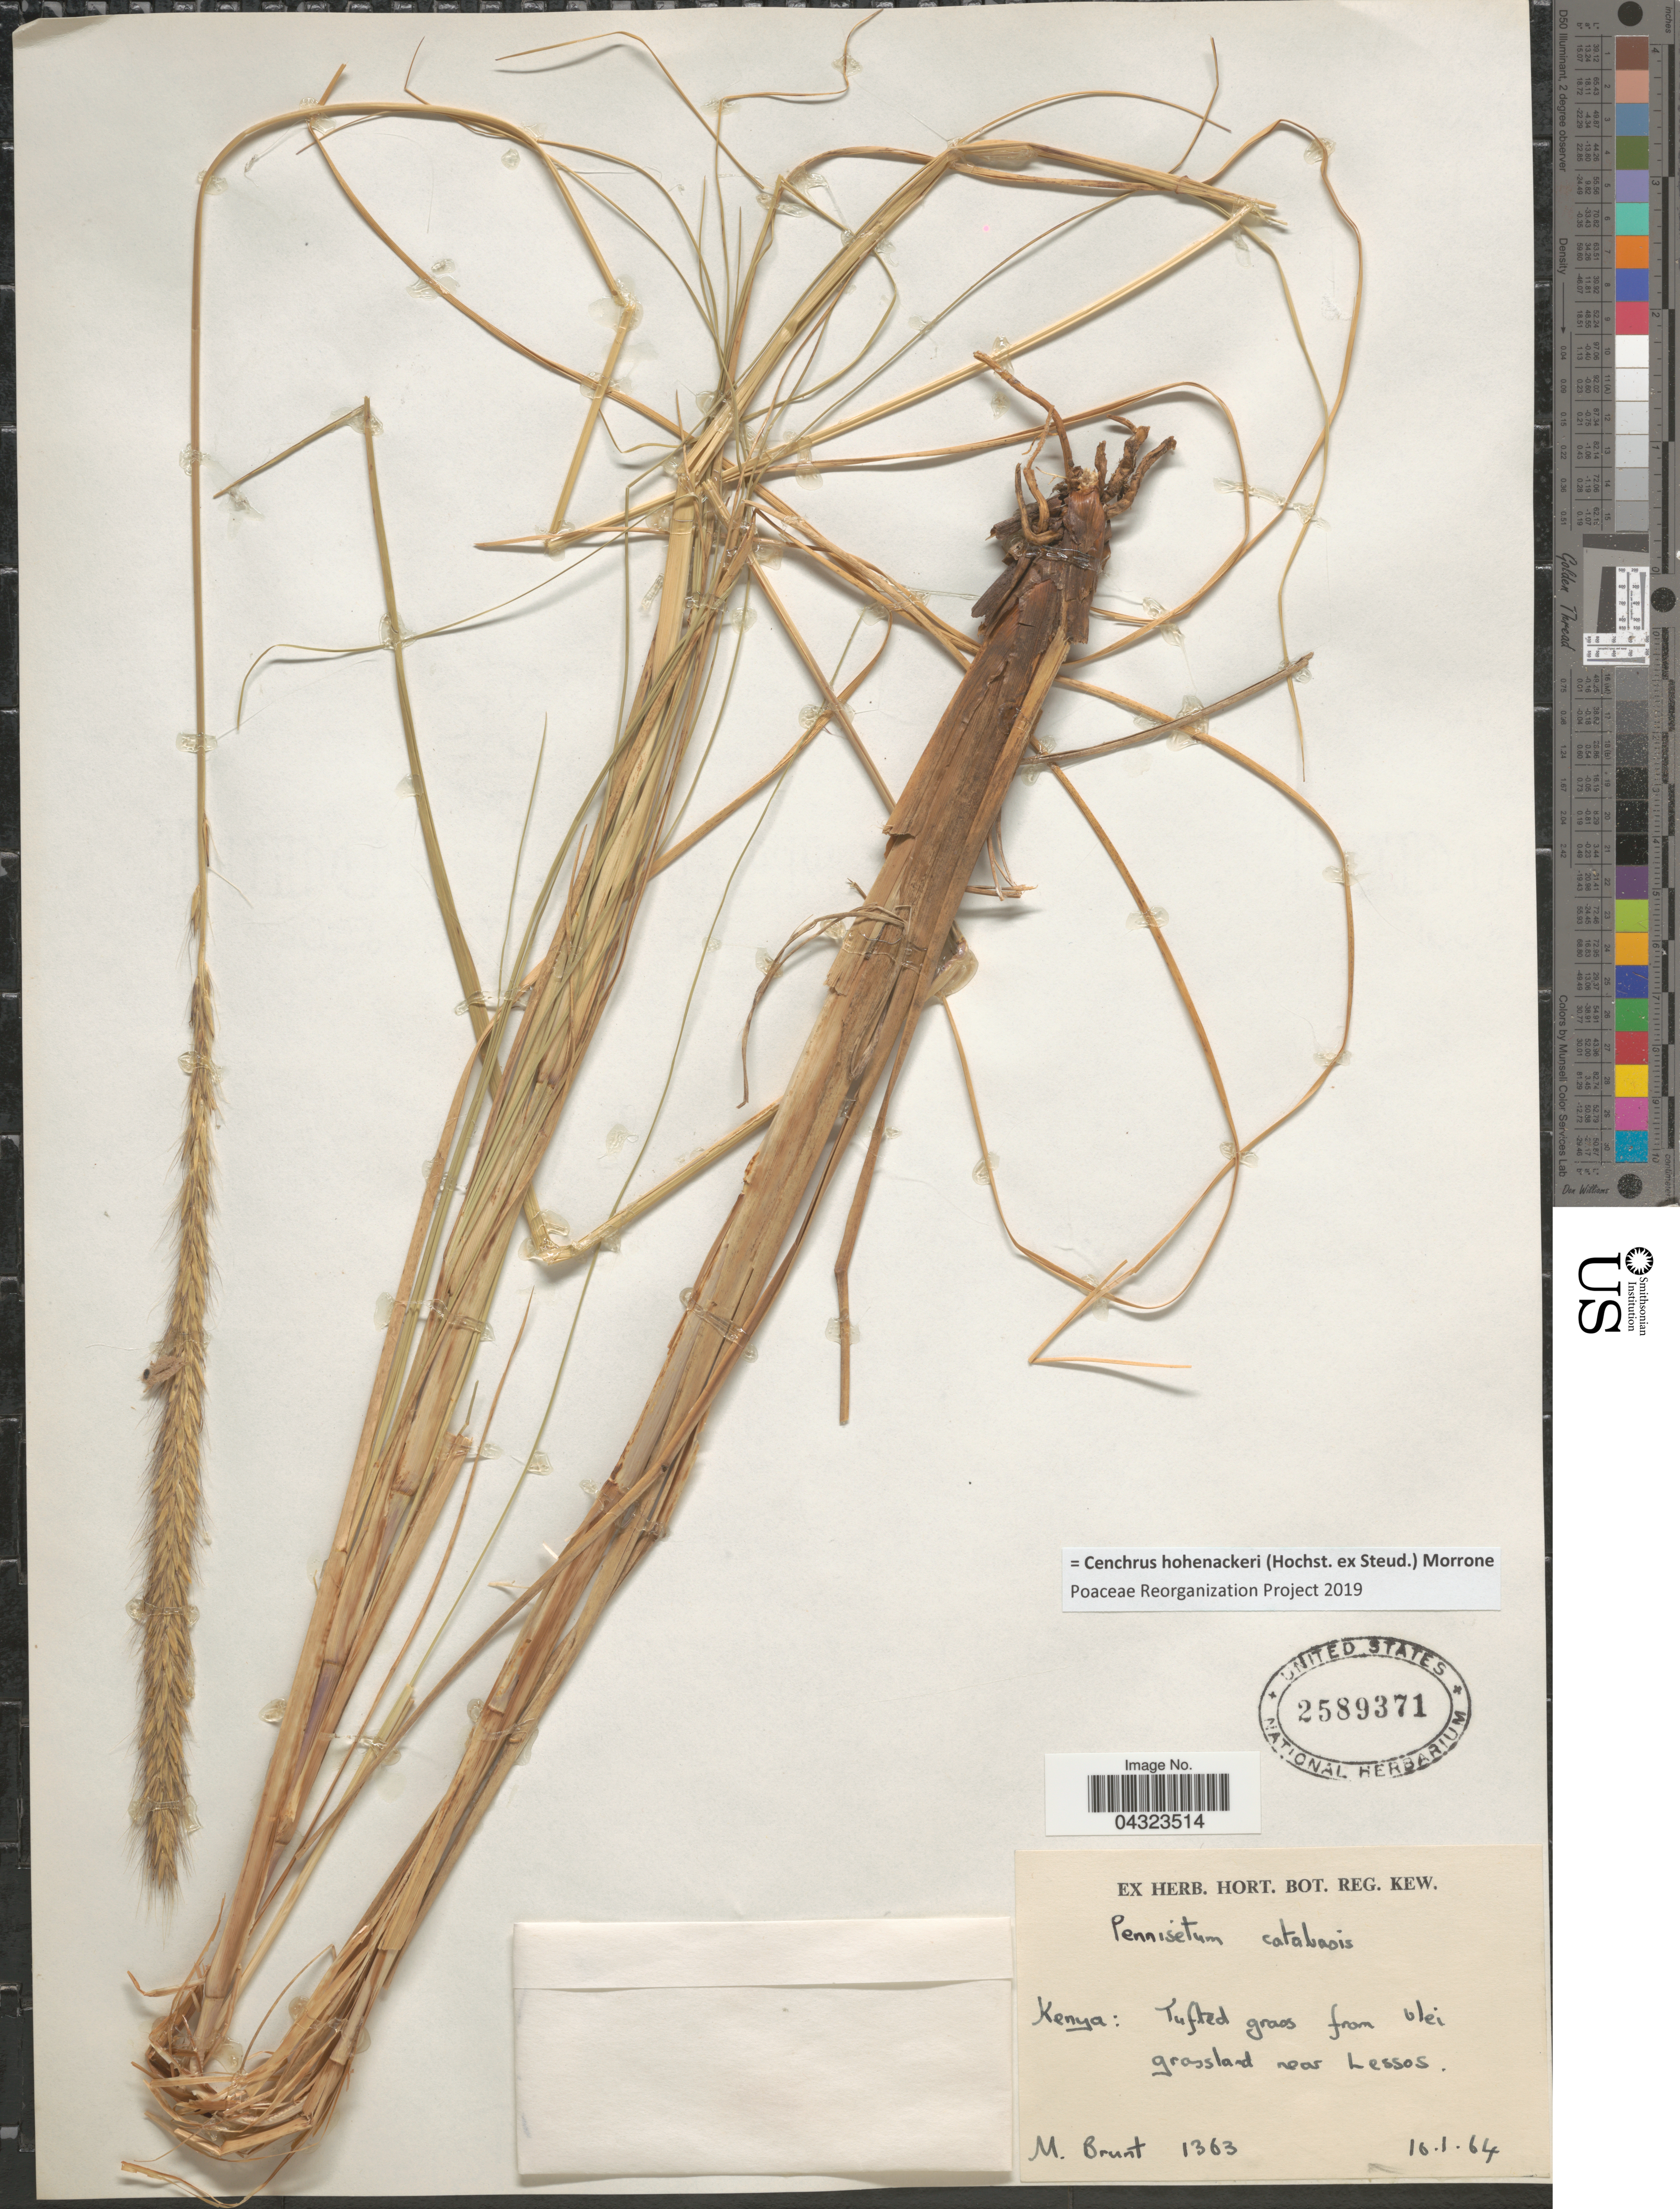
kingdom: Plantae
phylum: Tracheophyta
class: Liliopsida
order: Poales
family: Poaceae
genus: Cenchrus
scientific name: Cenchrus hohenackeri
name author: (Hochst. ex Steud.) Morrone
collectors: M. Brunt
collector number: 1363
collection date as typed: Transcribed d/m/y: 10/1/64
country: Kenya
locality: Tufted grass from Vlei grassland near Lessos.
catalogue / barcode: US 2589371